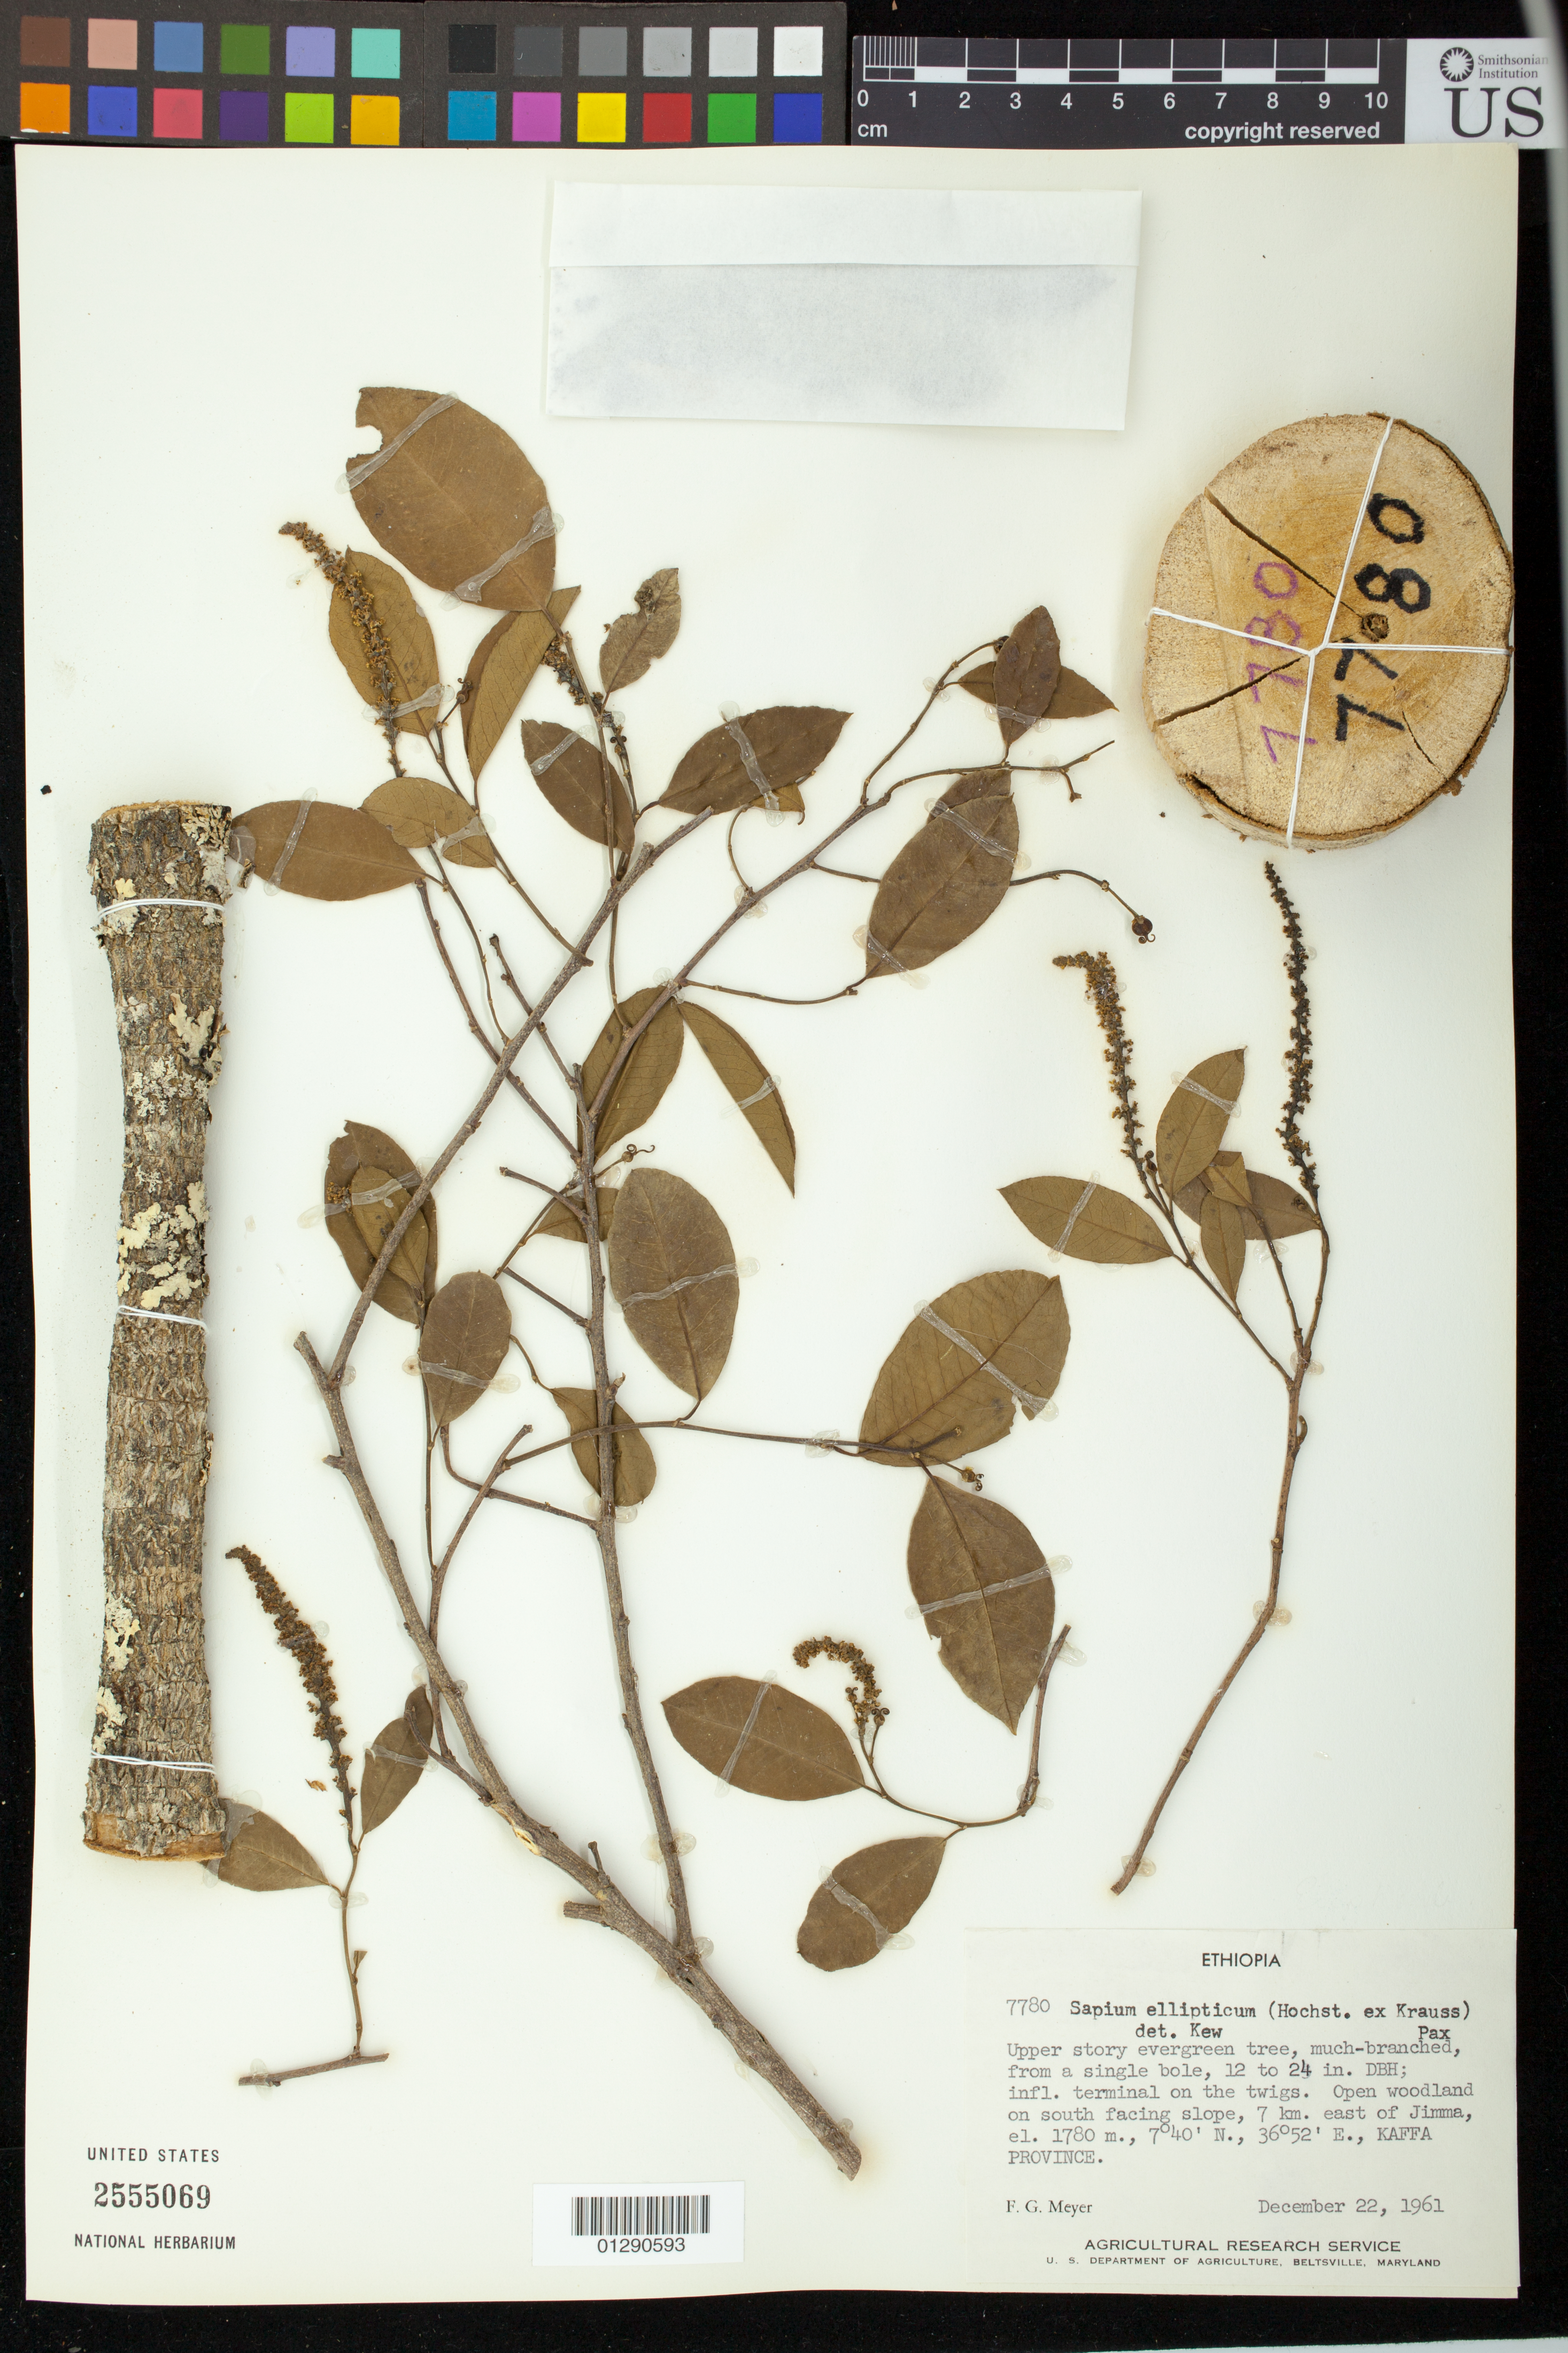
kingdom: Plantae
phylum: Tracheophyta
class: Magnoliopsida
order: Malpighiales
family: Euphorbiaceae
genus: Sapium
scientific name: Sapium ellipticum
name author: (Hochst.) Pax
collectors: F. G. Meyer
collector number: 7780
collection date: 1961-12-22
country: Ethiopia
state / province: Southern Nations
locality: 7 km east of Jimma, Kaffa Province.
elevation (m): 1780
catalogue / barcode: US 2555069